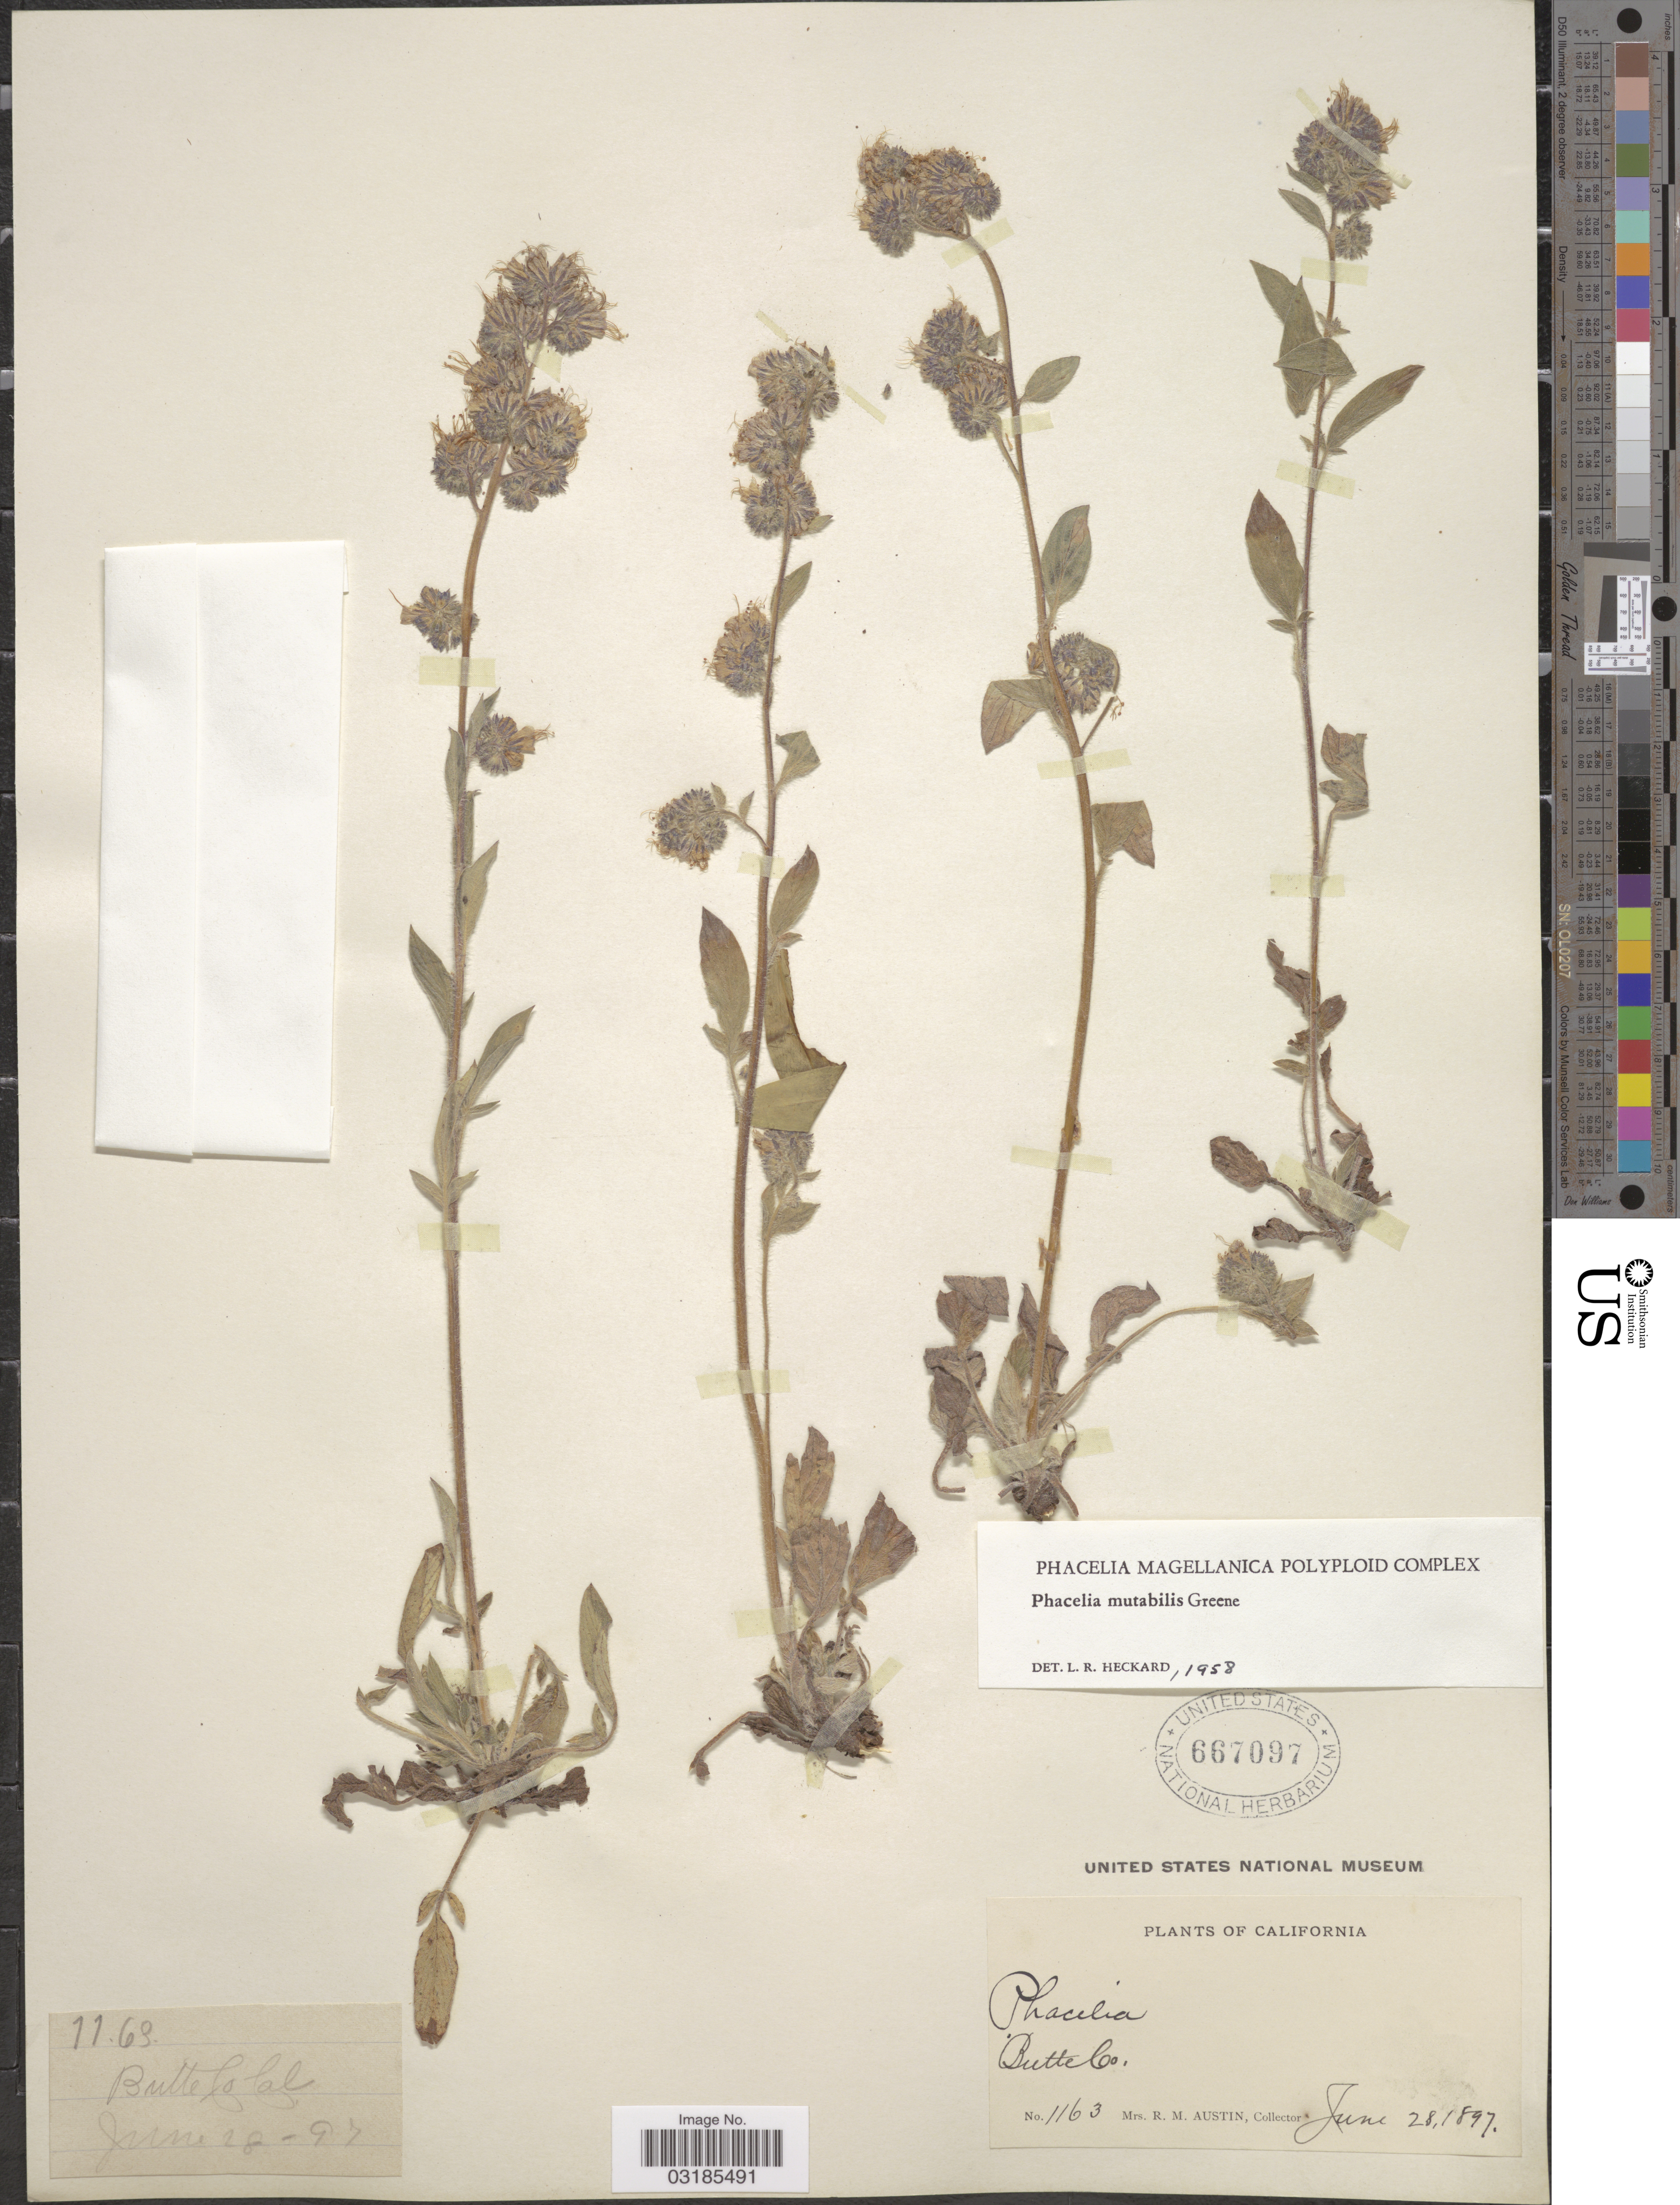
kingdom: Plantae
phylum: Tracheophyta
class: Magnoliopsida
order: Boraginales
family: Hydrophyllaceae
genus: Phacelia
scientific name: Phacelia mutabilis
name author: Greene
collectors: R. Austin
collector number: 1163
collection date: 1897-06-28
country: United States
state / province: California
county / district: Butte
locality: Butte Co.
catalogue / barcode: US 667097